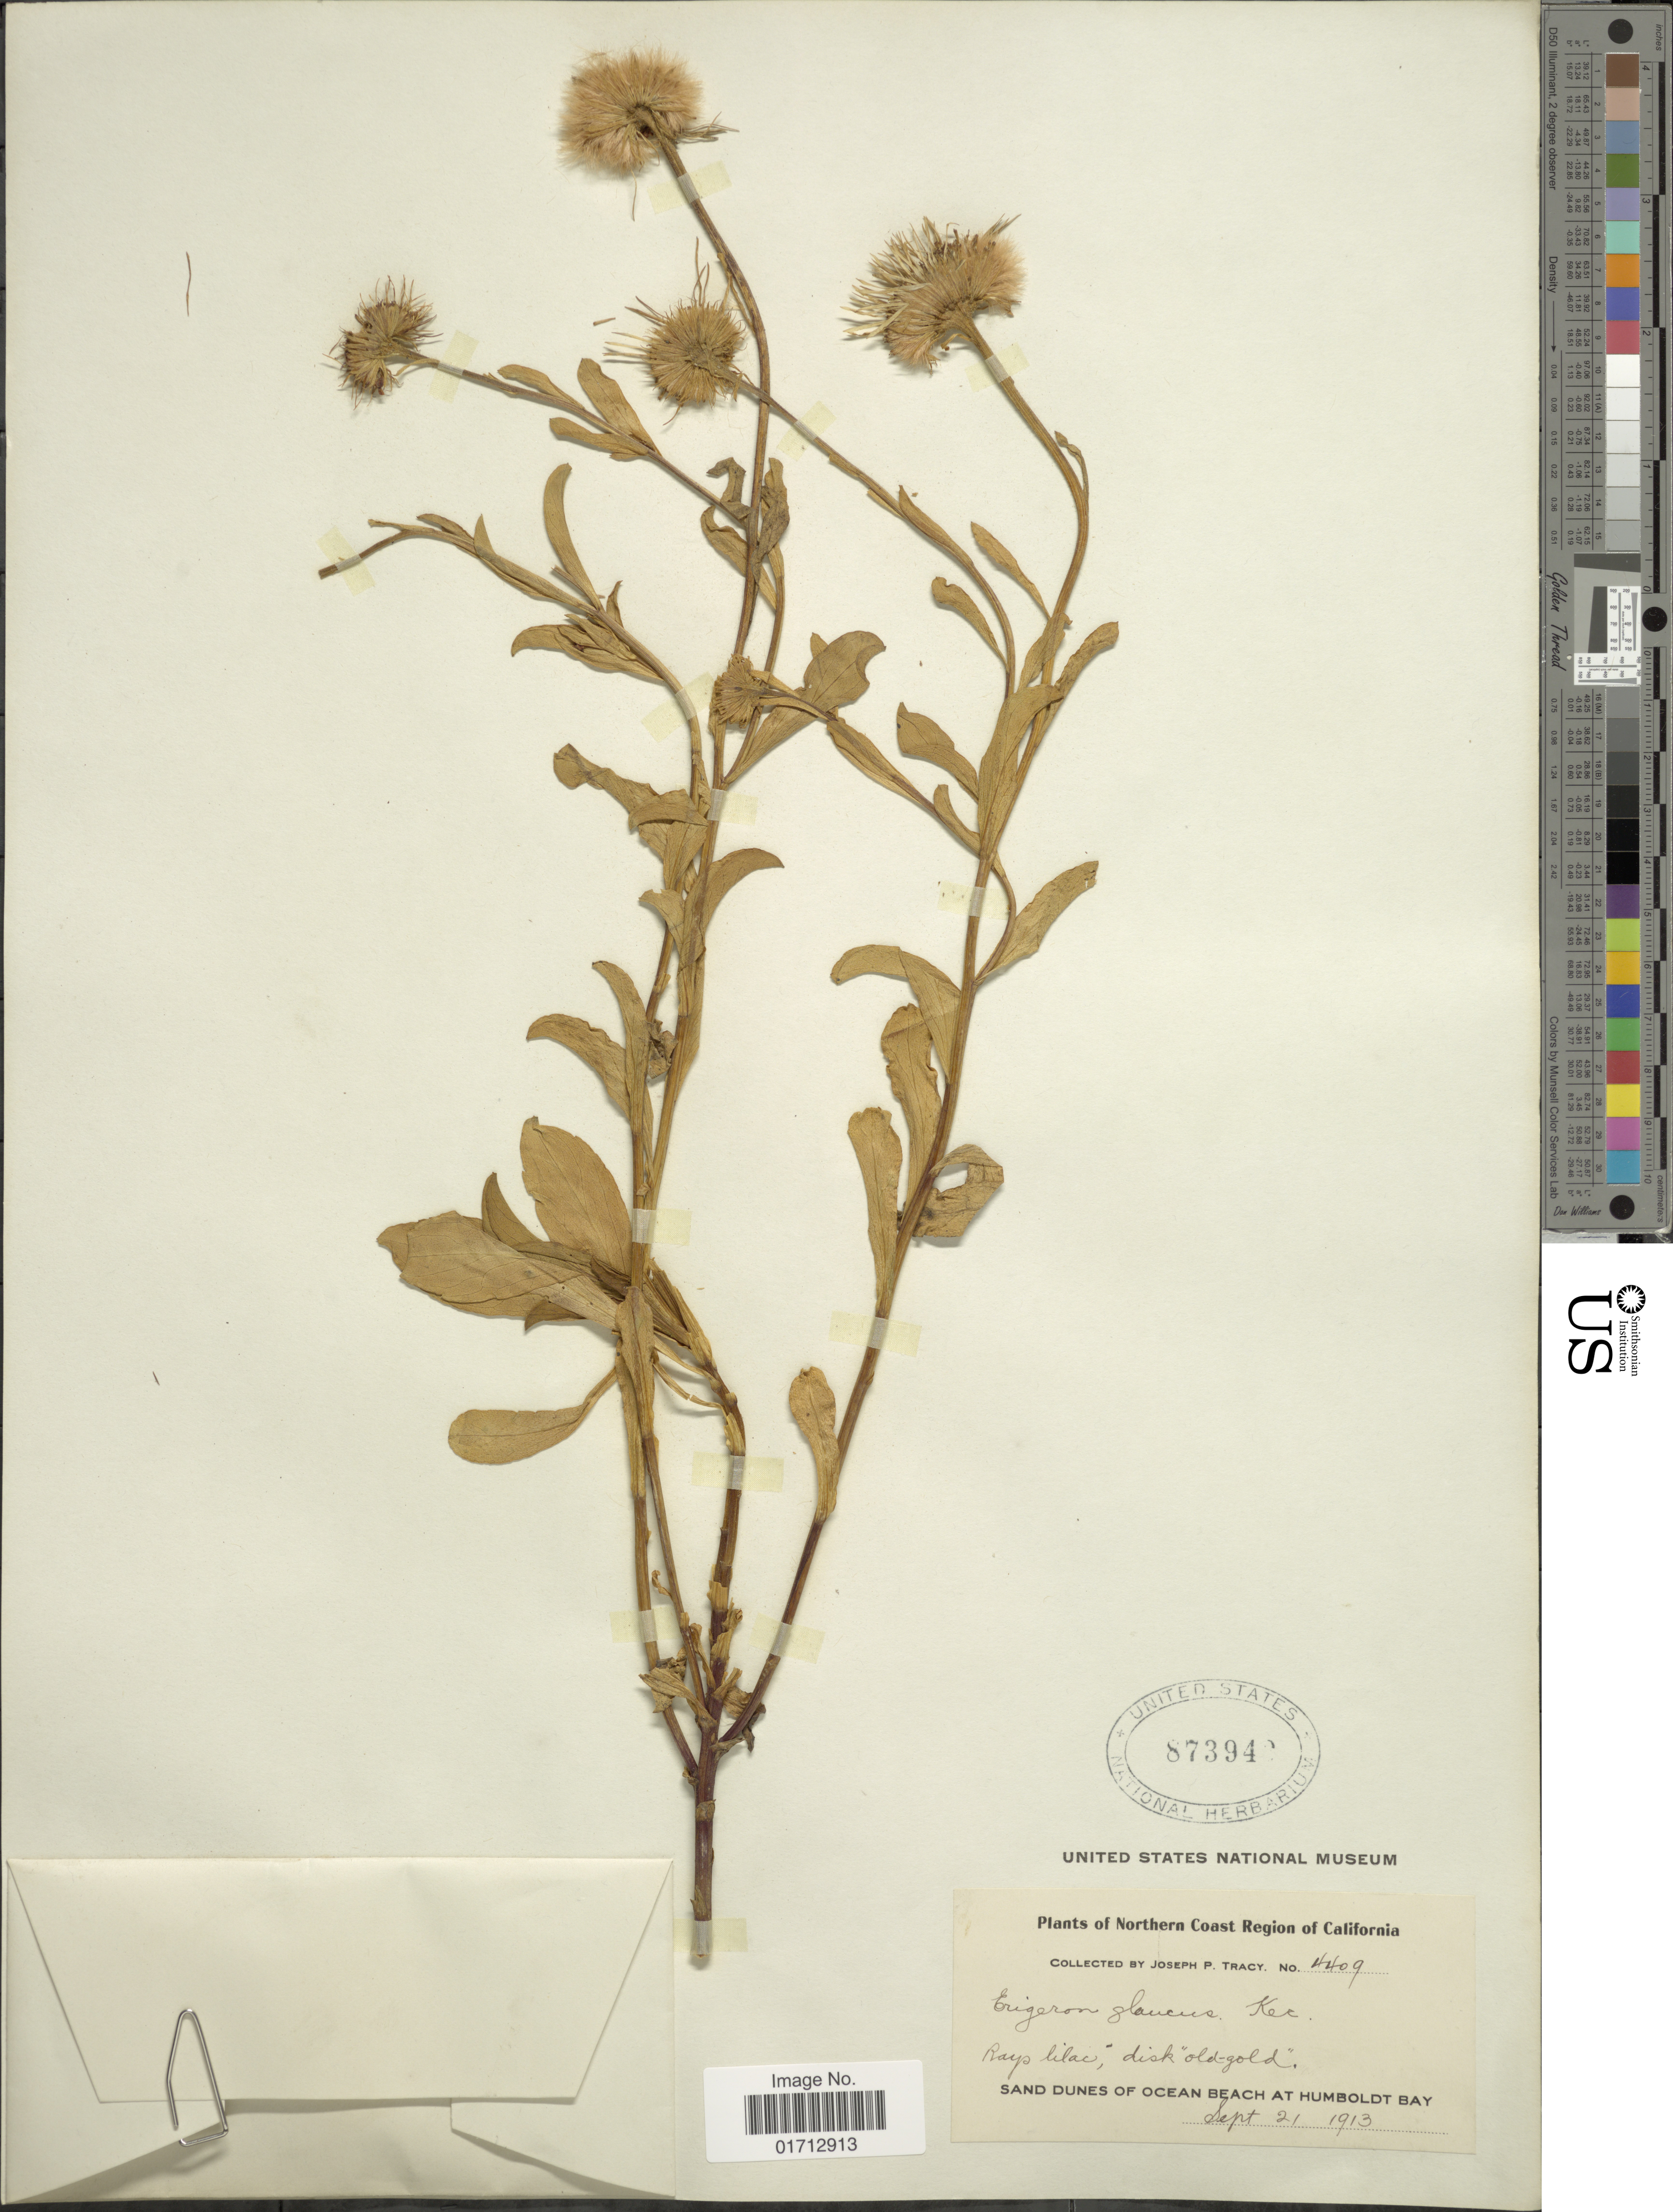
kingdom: Plantae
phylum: Tracheophyta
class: Magnoliopsida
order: Asterales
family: Asteraceae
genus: Erigeron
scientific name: Erigeron glaucus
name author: Ker Gawl.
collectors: J. Tracy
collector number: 4409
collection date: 1913-09-21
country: United States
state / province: California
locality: Northern Coast of Region, San Dunes of Ocean Beach at Humboldt Bay.